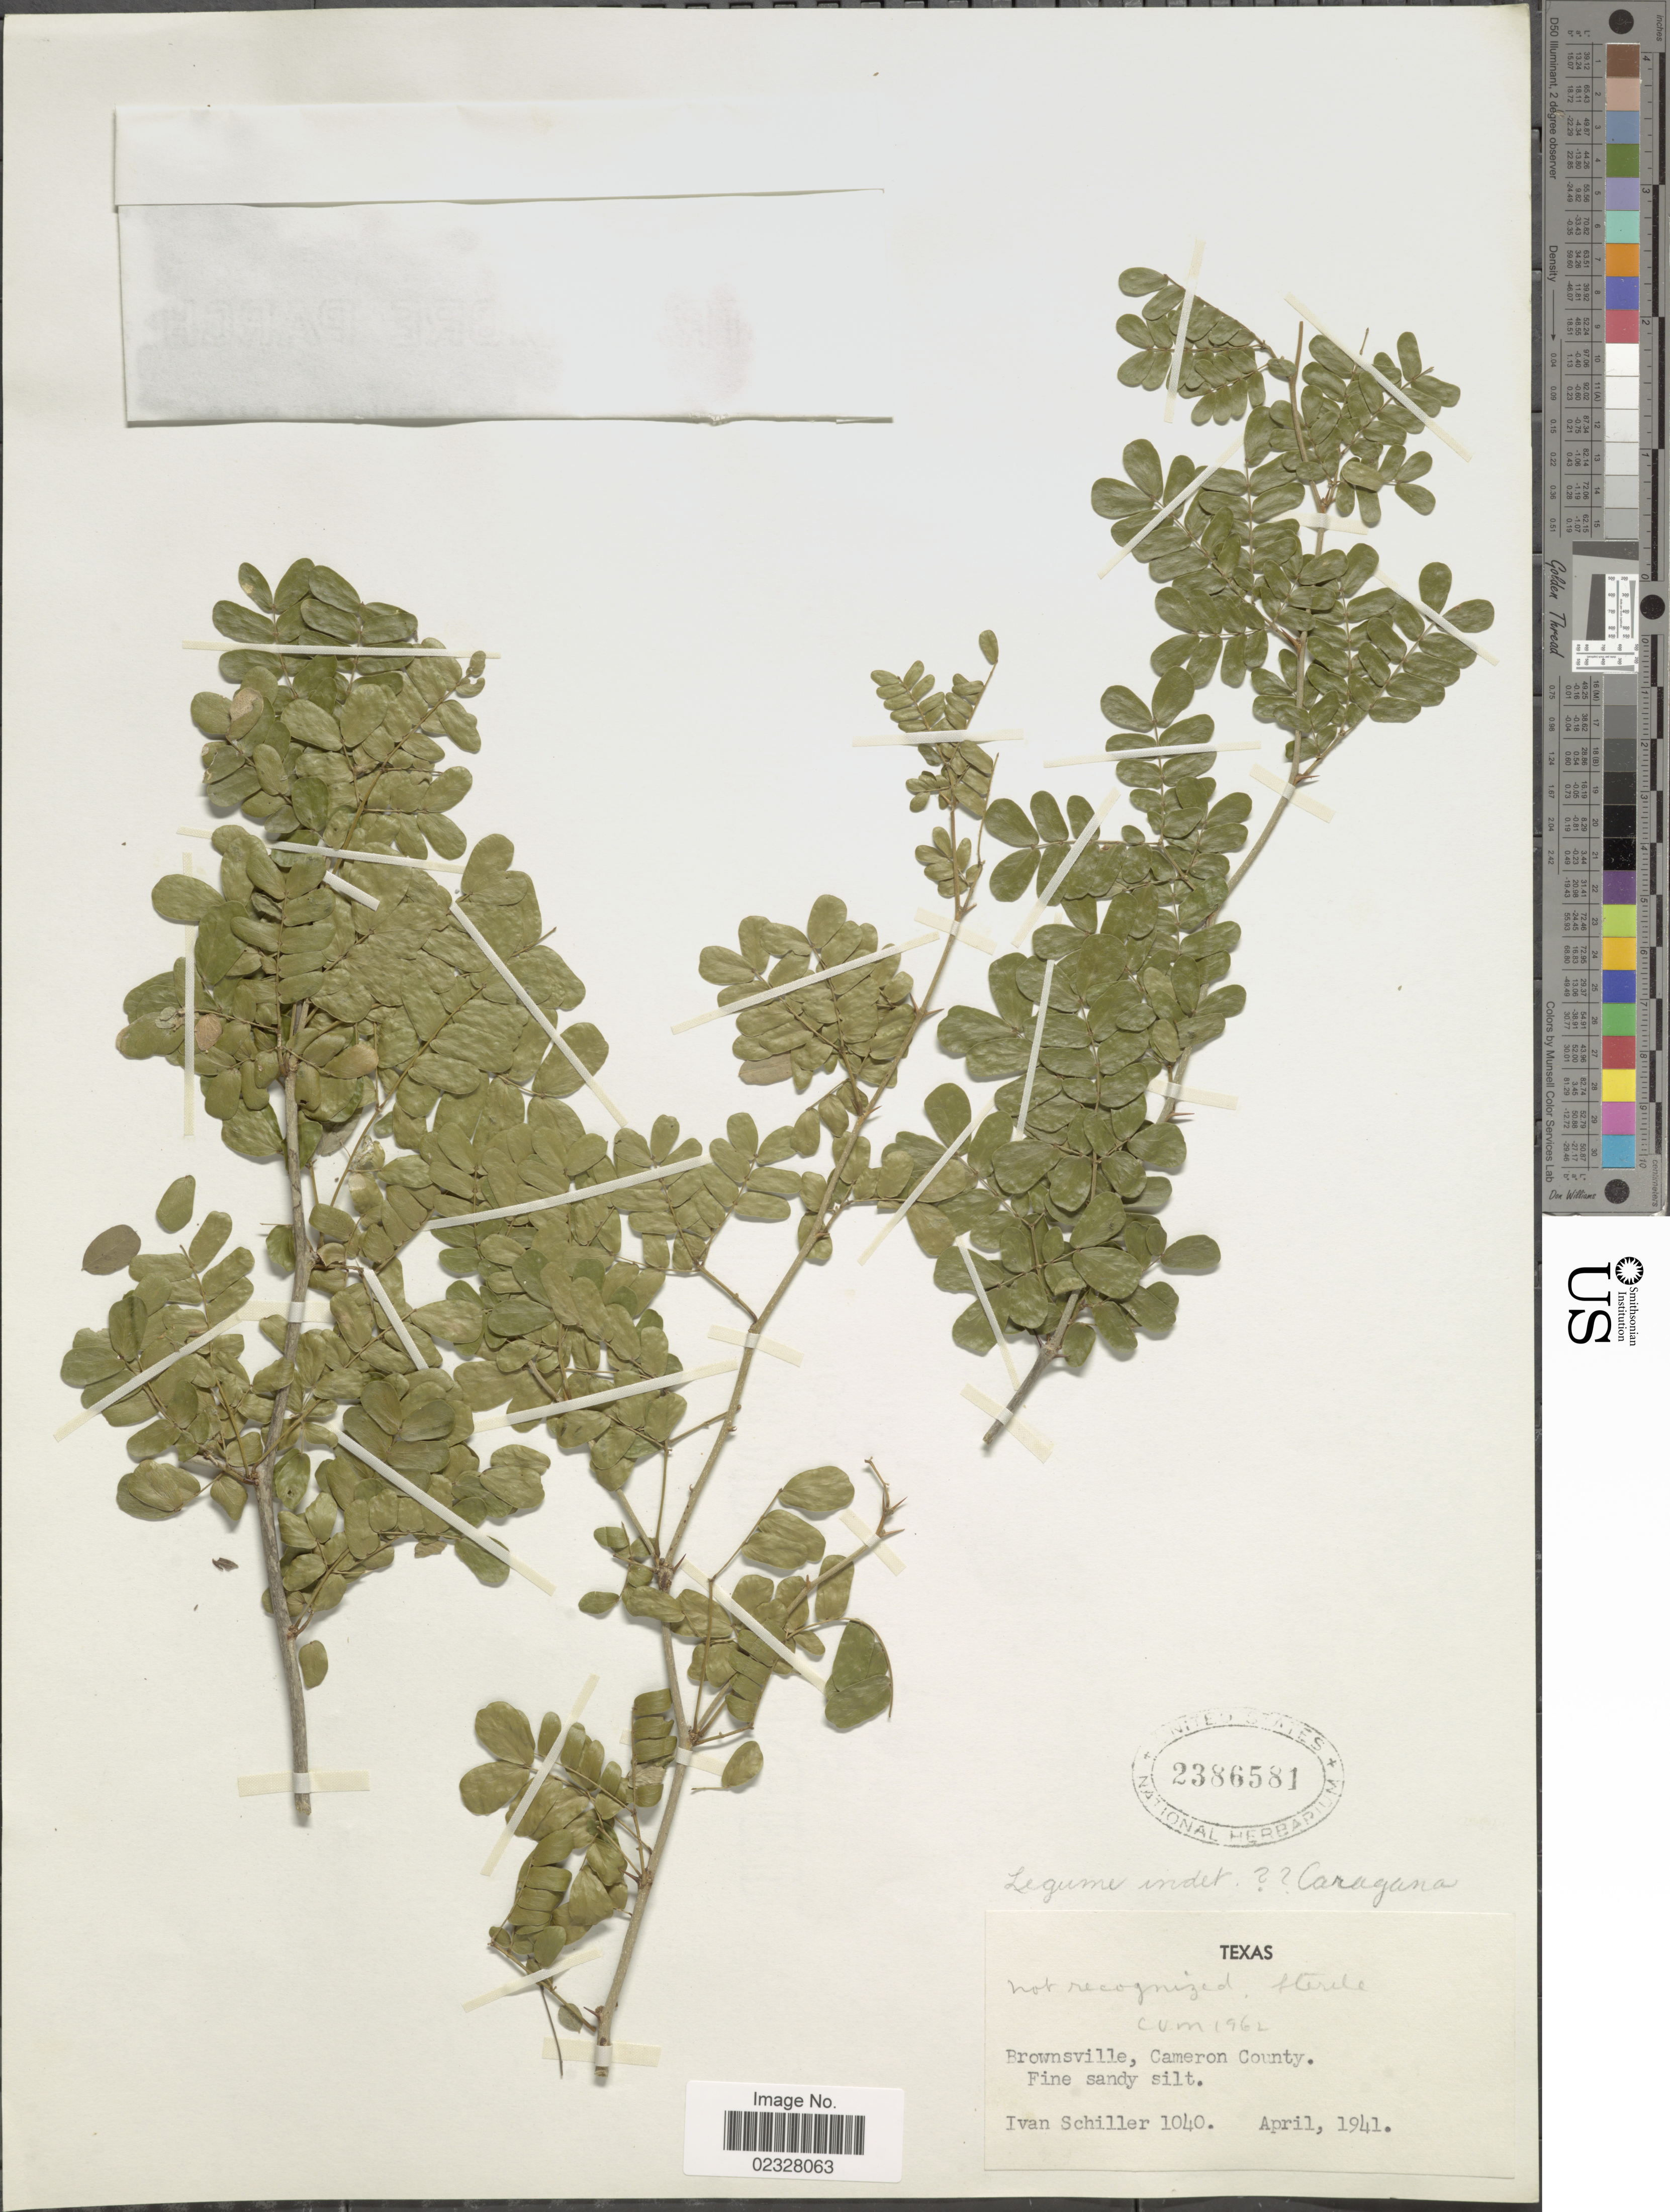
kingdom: Plantae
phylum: Tracheophyta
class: Magnoliopsida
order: Fabales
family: Fabaceae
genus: Caragana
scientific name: Caragana sp.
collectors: I. Schiller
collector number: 1040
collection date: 1941-04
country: United States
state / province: Texas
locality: Brownsville, Cameron County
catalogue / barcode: US 2386581